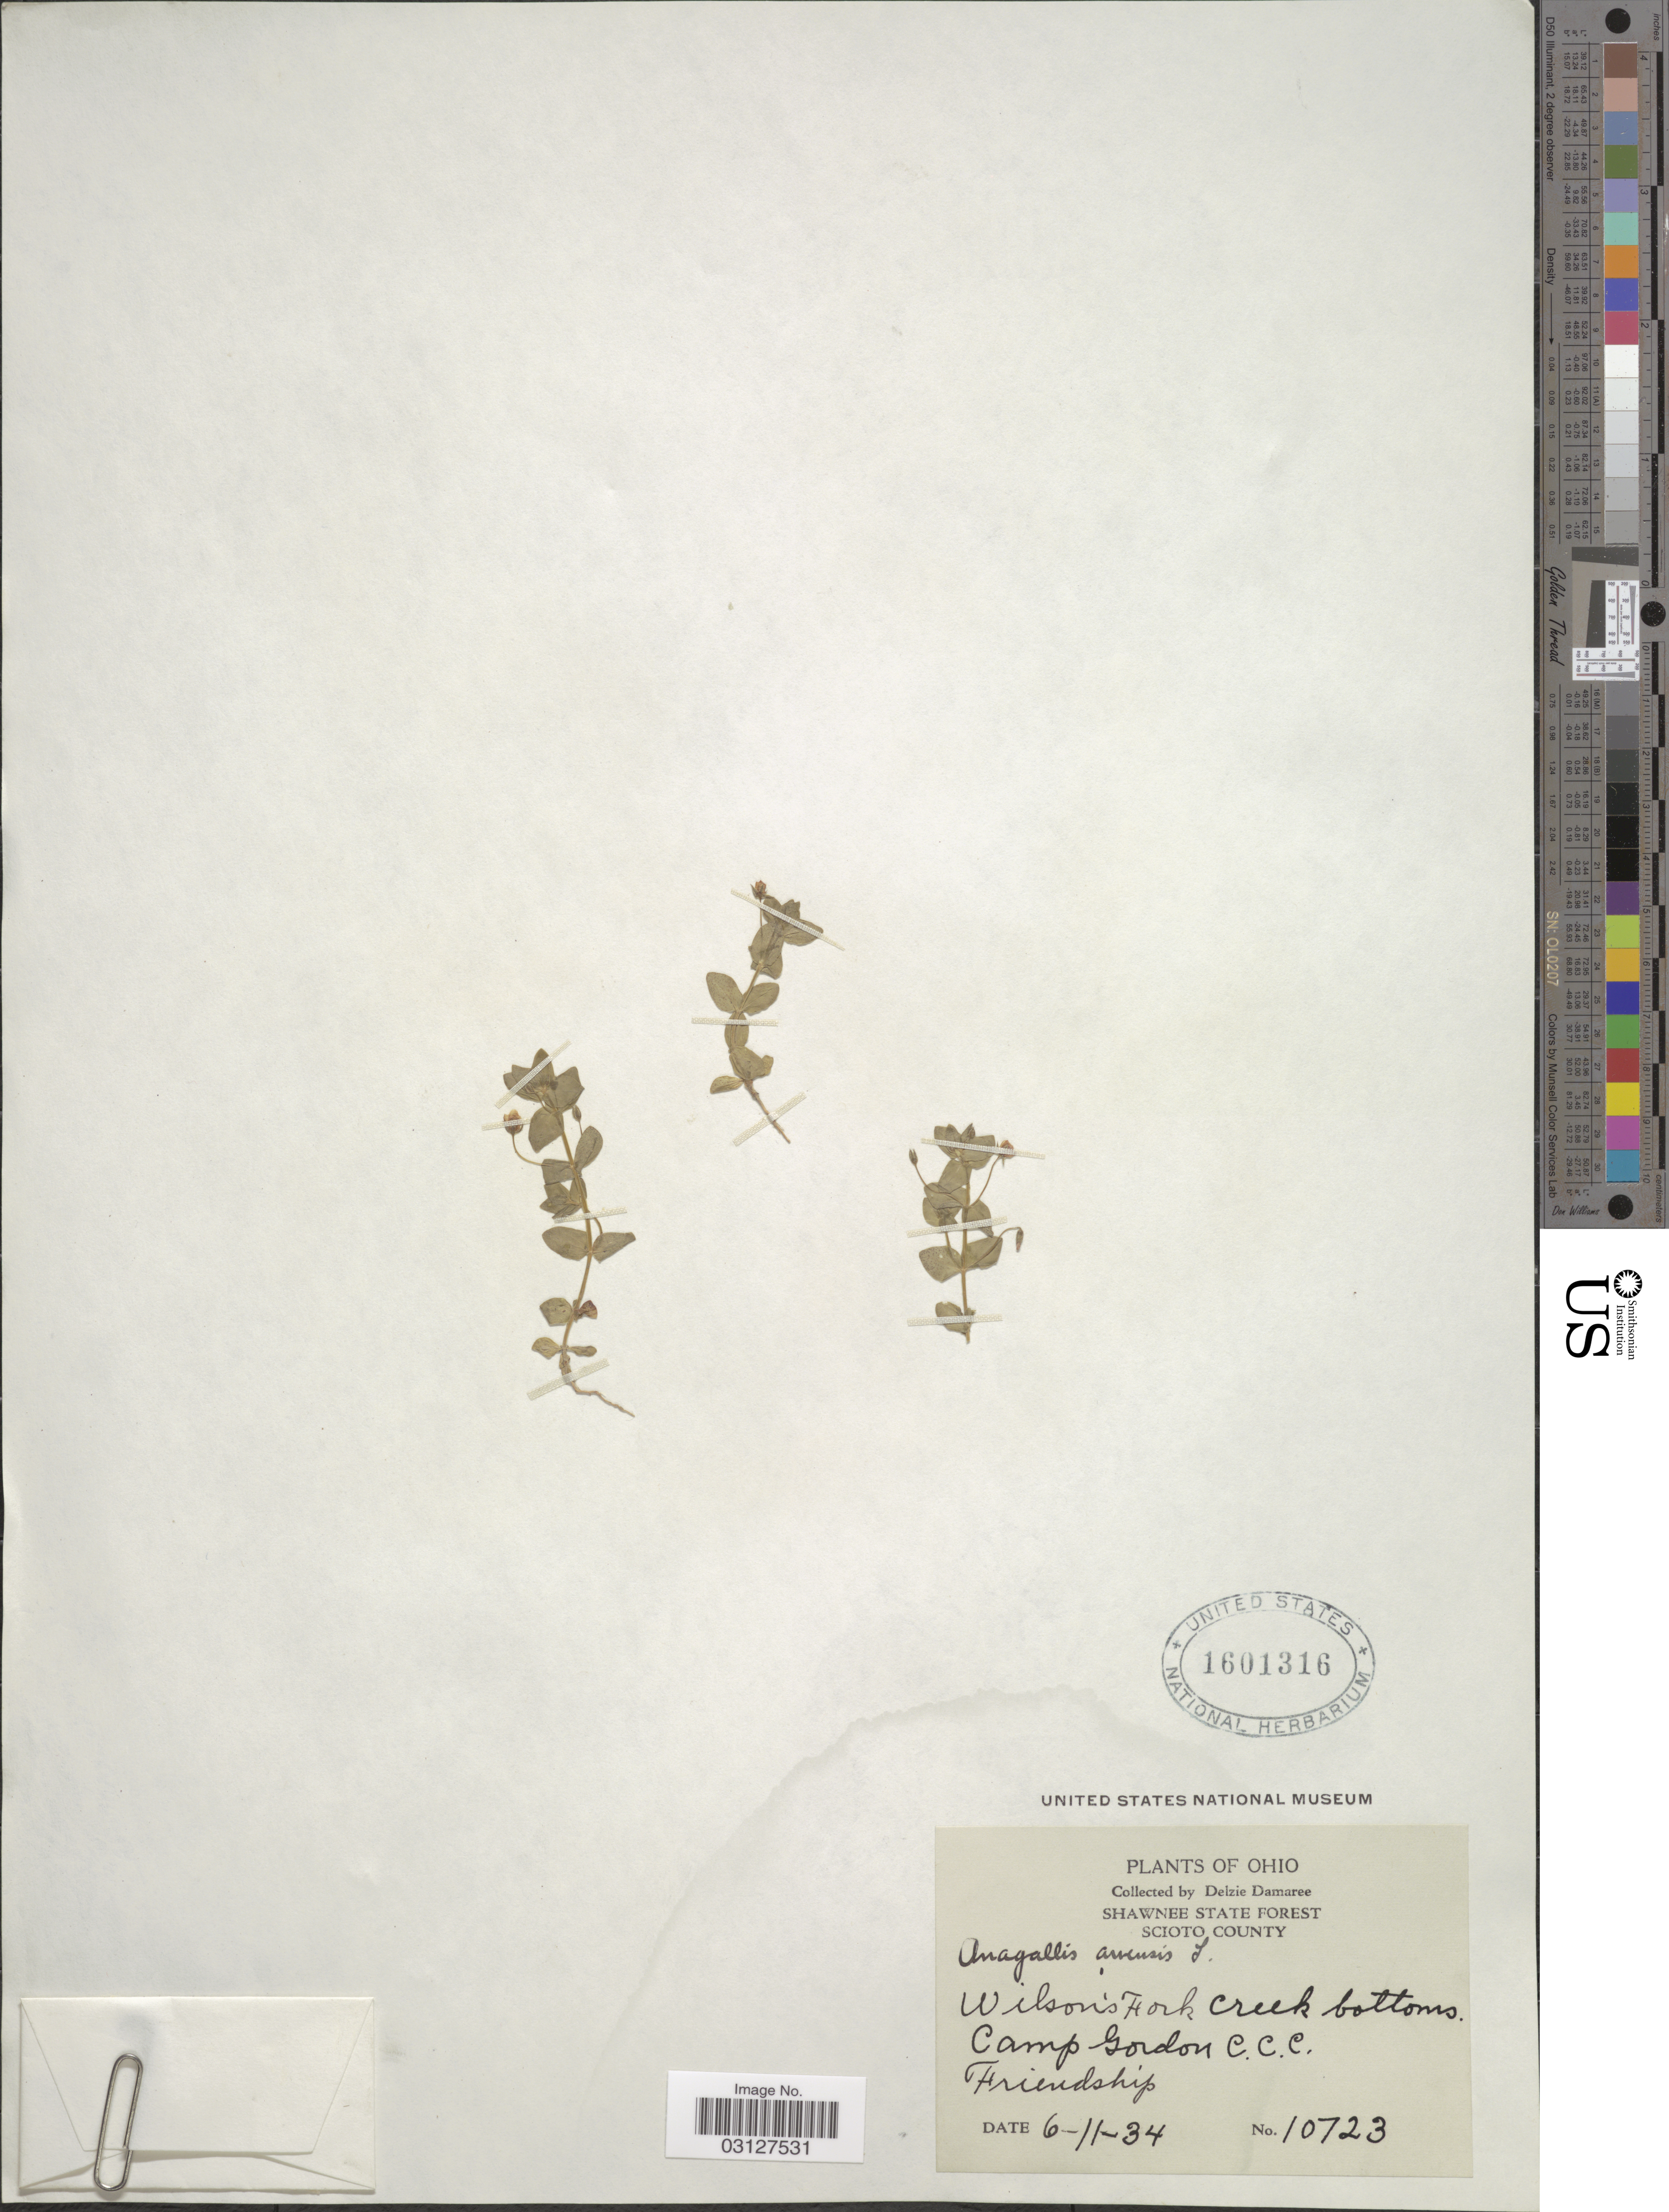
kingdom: Plantae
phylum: Tracheophyta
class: Magnoliopsida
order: Ericales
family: Primulaceae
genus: Anagallis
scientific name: Anagallis arvensis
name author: L.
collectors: D. Damaree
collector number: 10723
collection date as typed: Transcribed d/m/y: 11/6/34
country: United States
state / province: Ohio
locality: Shawnee State Forest. Scioto County. Wilson's Fork Creek bottoms. Camp Gordon C.C.C. Friendship.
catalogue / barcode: US 1601316